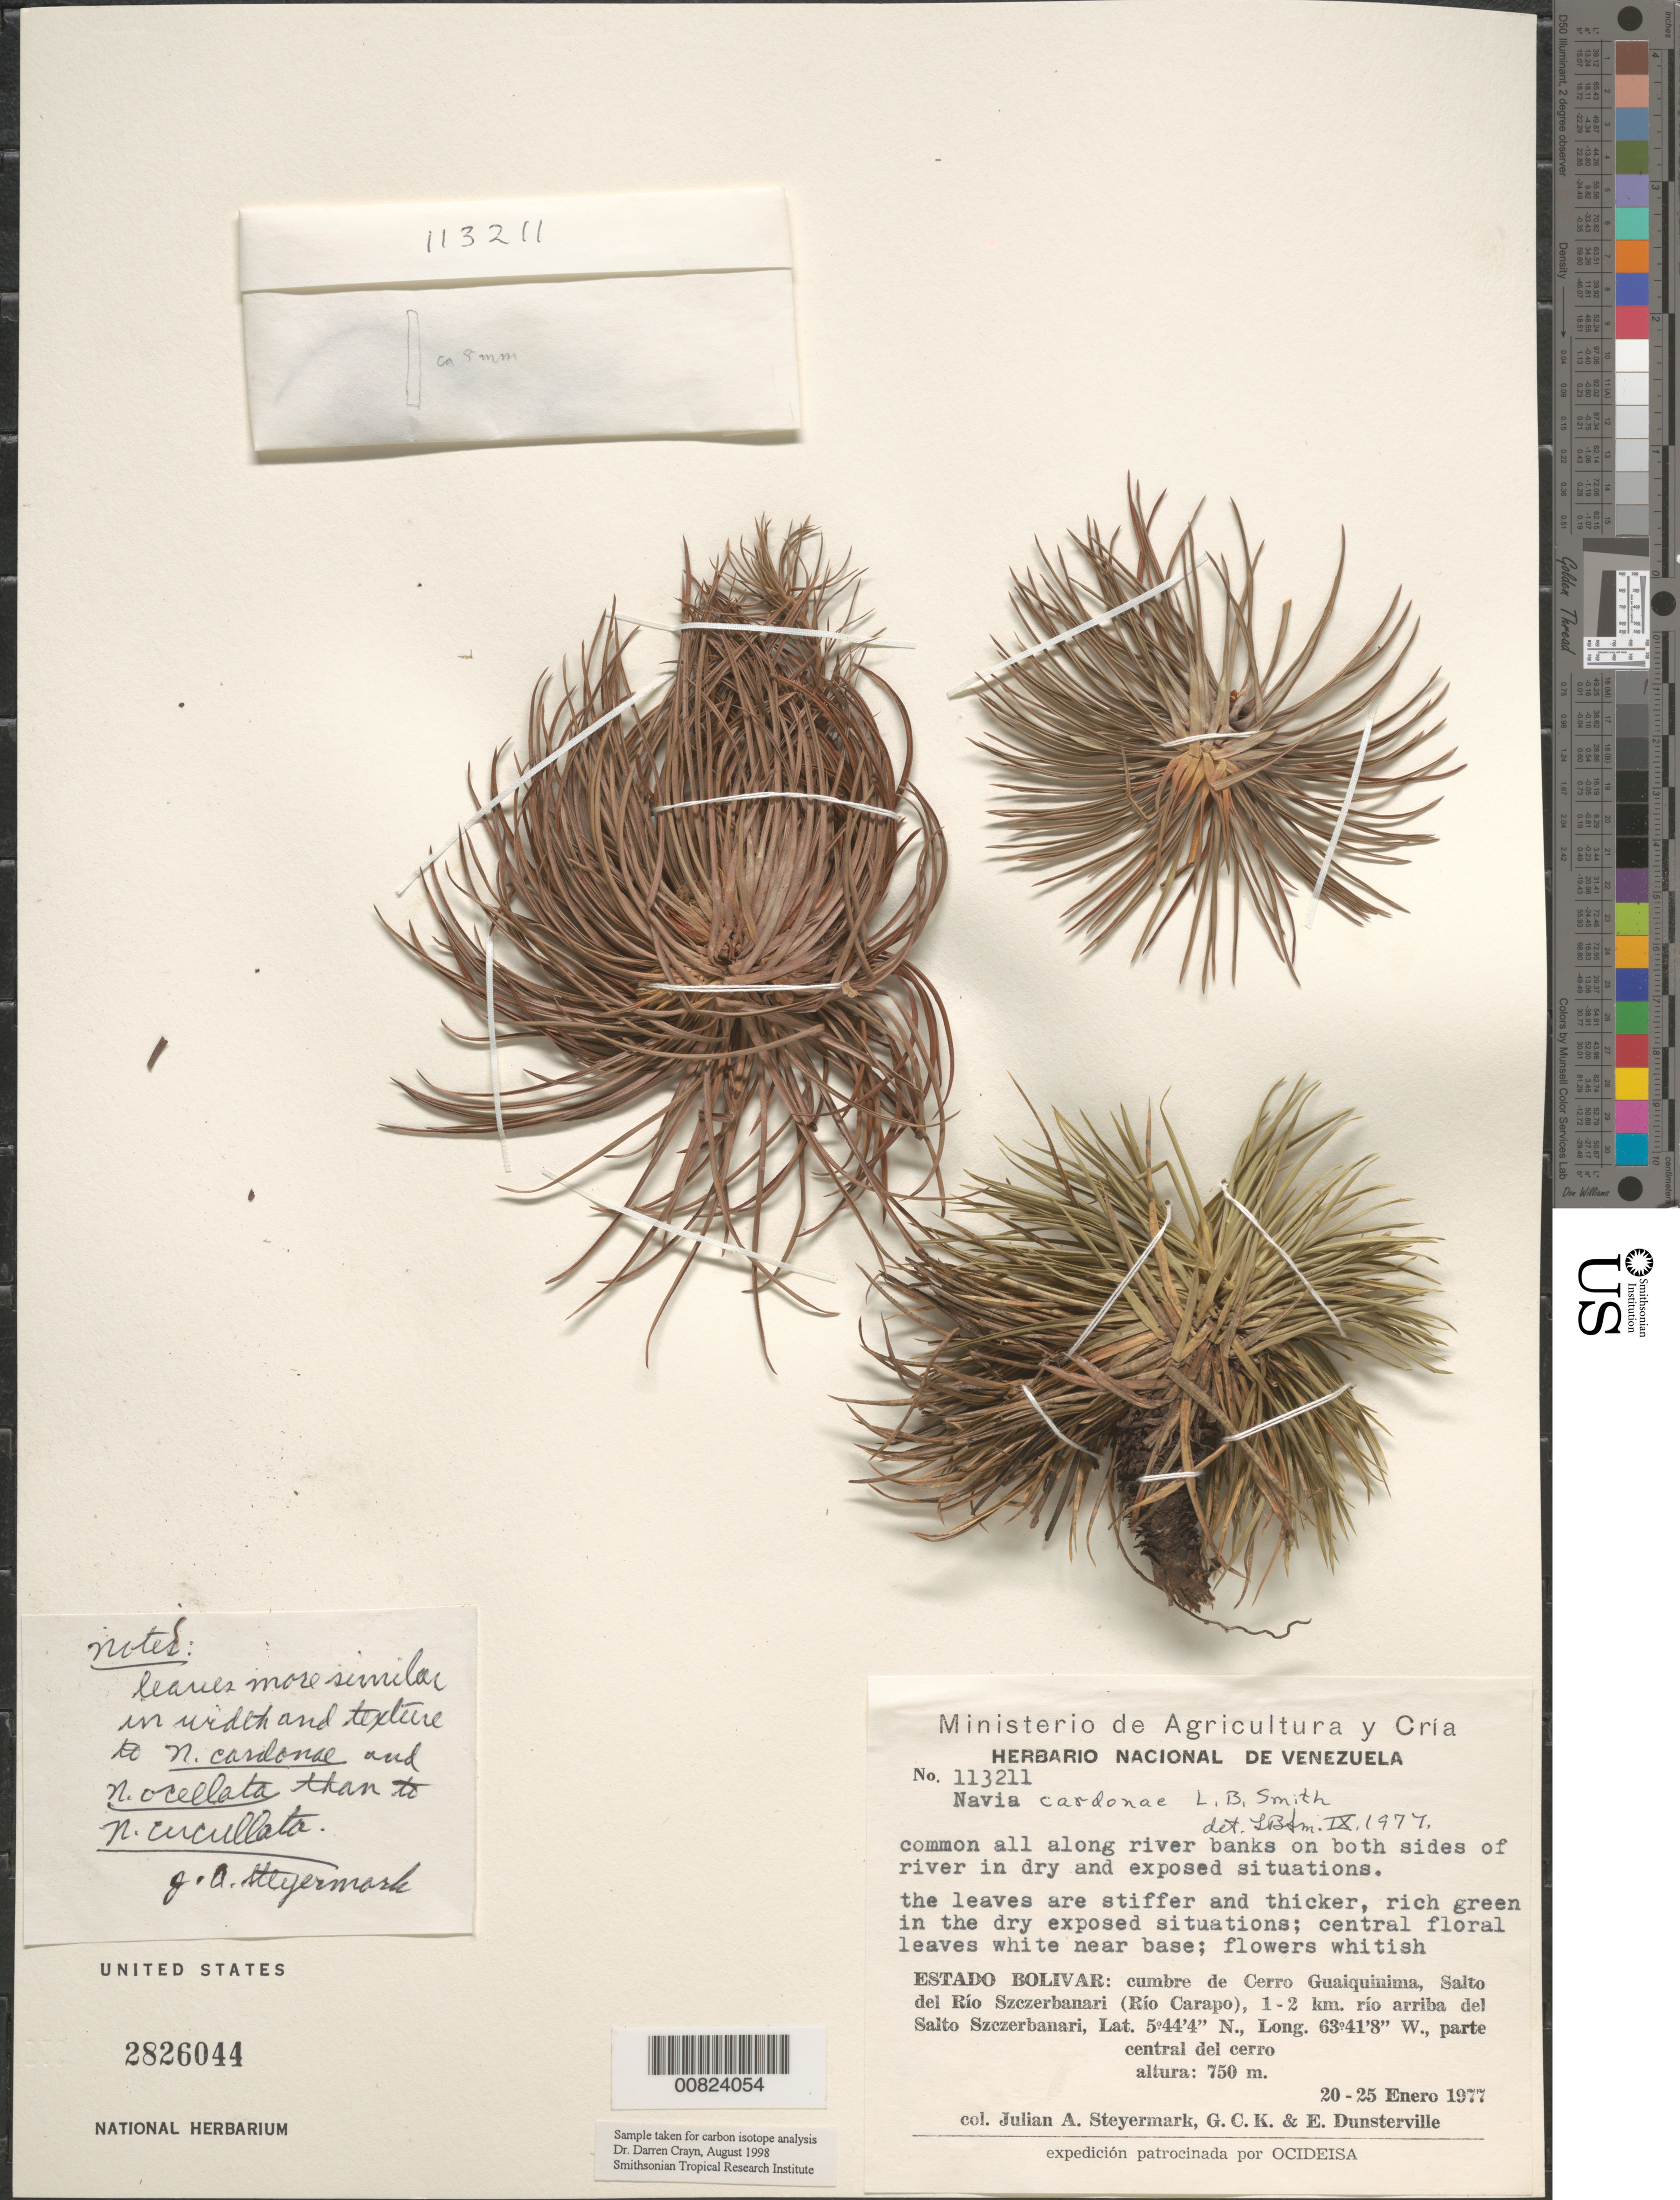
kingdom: Plantae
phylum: Tracheophyta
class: Liliopsida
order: Poales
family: Bromeliaceae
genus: Navia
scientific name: Navia cardonae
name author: L.B. Sm.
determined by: Smith, Lyman B., (US), NMNH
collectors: J. Steyermark, G. C. K. Dunsterville & E. Dunsterville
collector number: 113211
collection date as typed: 20-Jan-77 to 25-Jan-77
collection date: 1977-01-20/1977-01-25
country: Venezuela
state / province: Bolívar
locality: Cerro Guaiquinima, Salto del Río Szczerbanari (Río Carapo)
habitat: Along river banks on both sides of river in dry and exposed situations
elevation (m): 750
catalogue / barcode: US 2826044